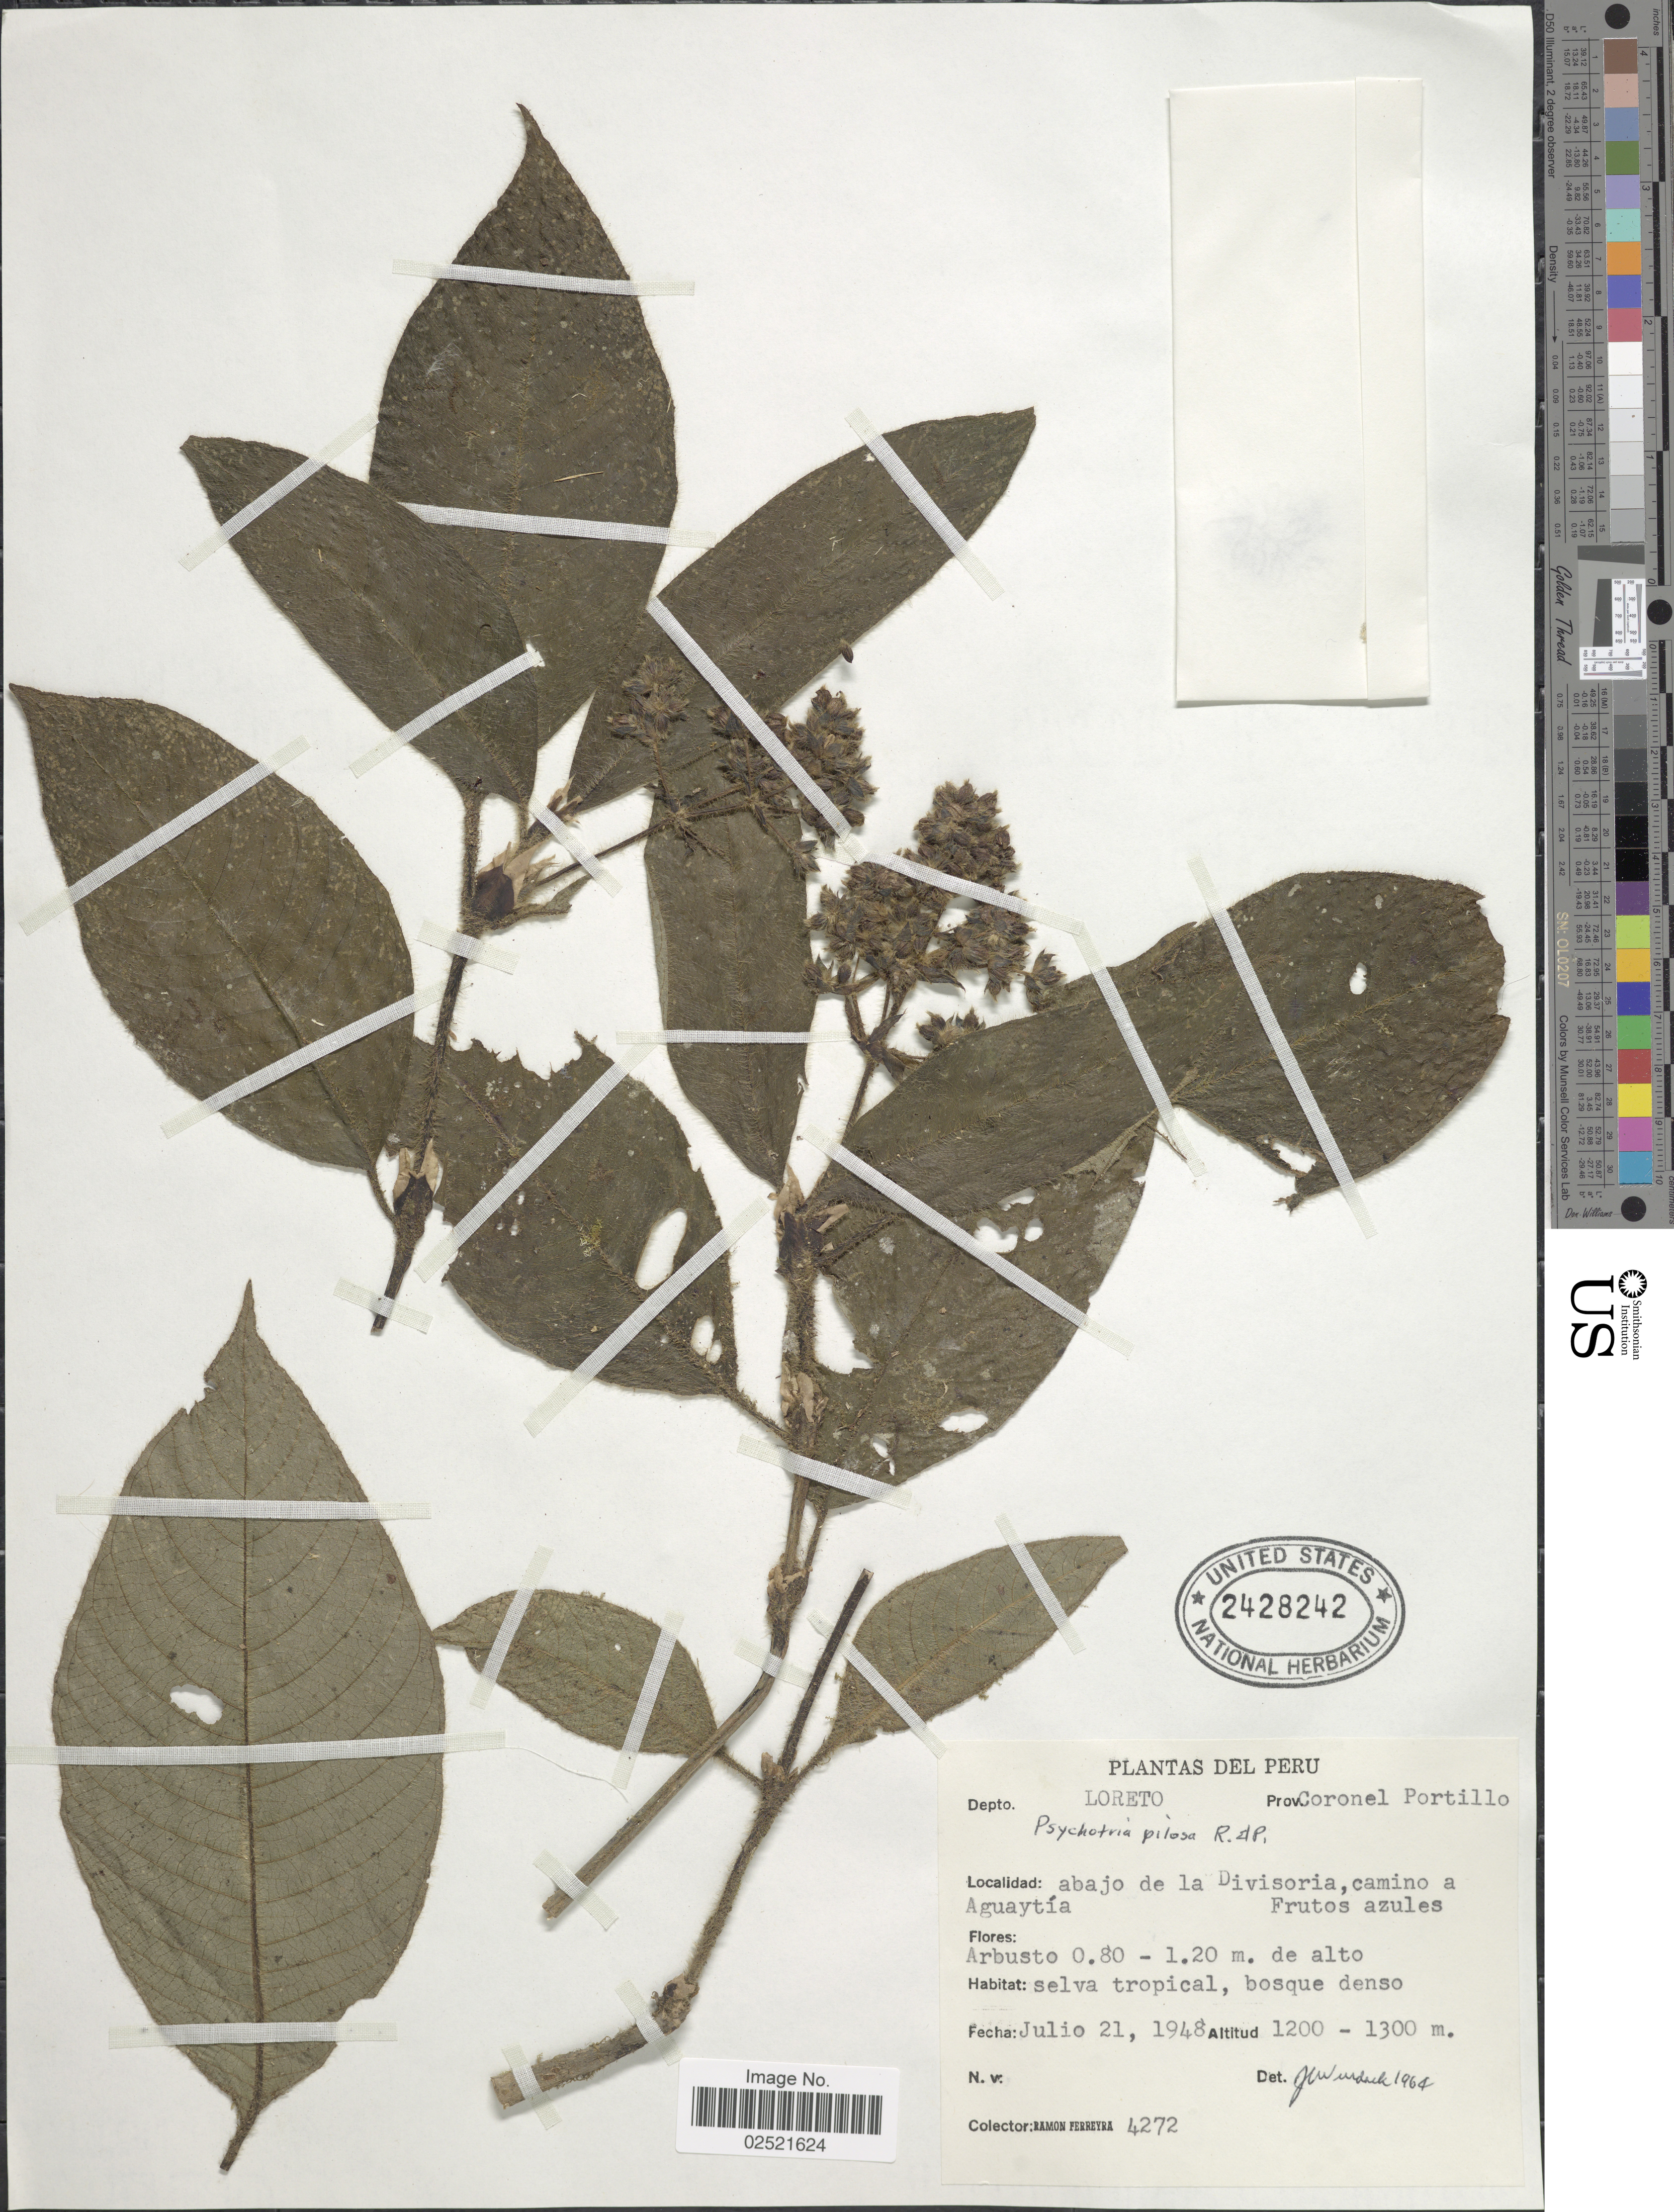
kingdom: Plantae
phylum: Tracheophyta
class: Magnoliopsida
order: Gentianales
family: Rubiaceae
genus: Psychotria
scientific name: Psychotria pilosa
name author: Ruiz & Pav.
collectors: R. A. Ferreyra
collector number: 4272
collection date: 1948-07-21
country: Peru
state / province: Loreto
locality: Prov. Coronel Portillo, abajo de la Divisoria, camino a Frutos azules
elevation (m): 1200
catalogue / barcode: US 2428242